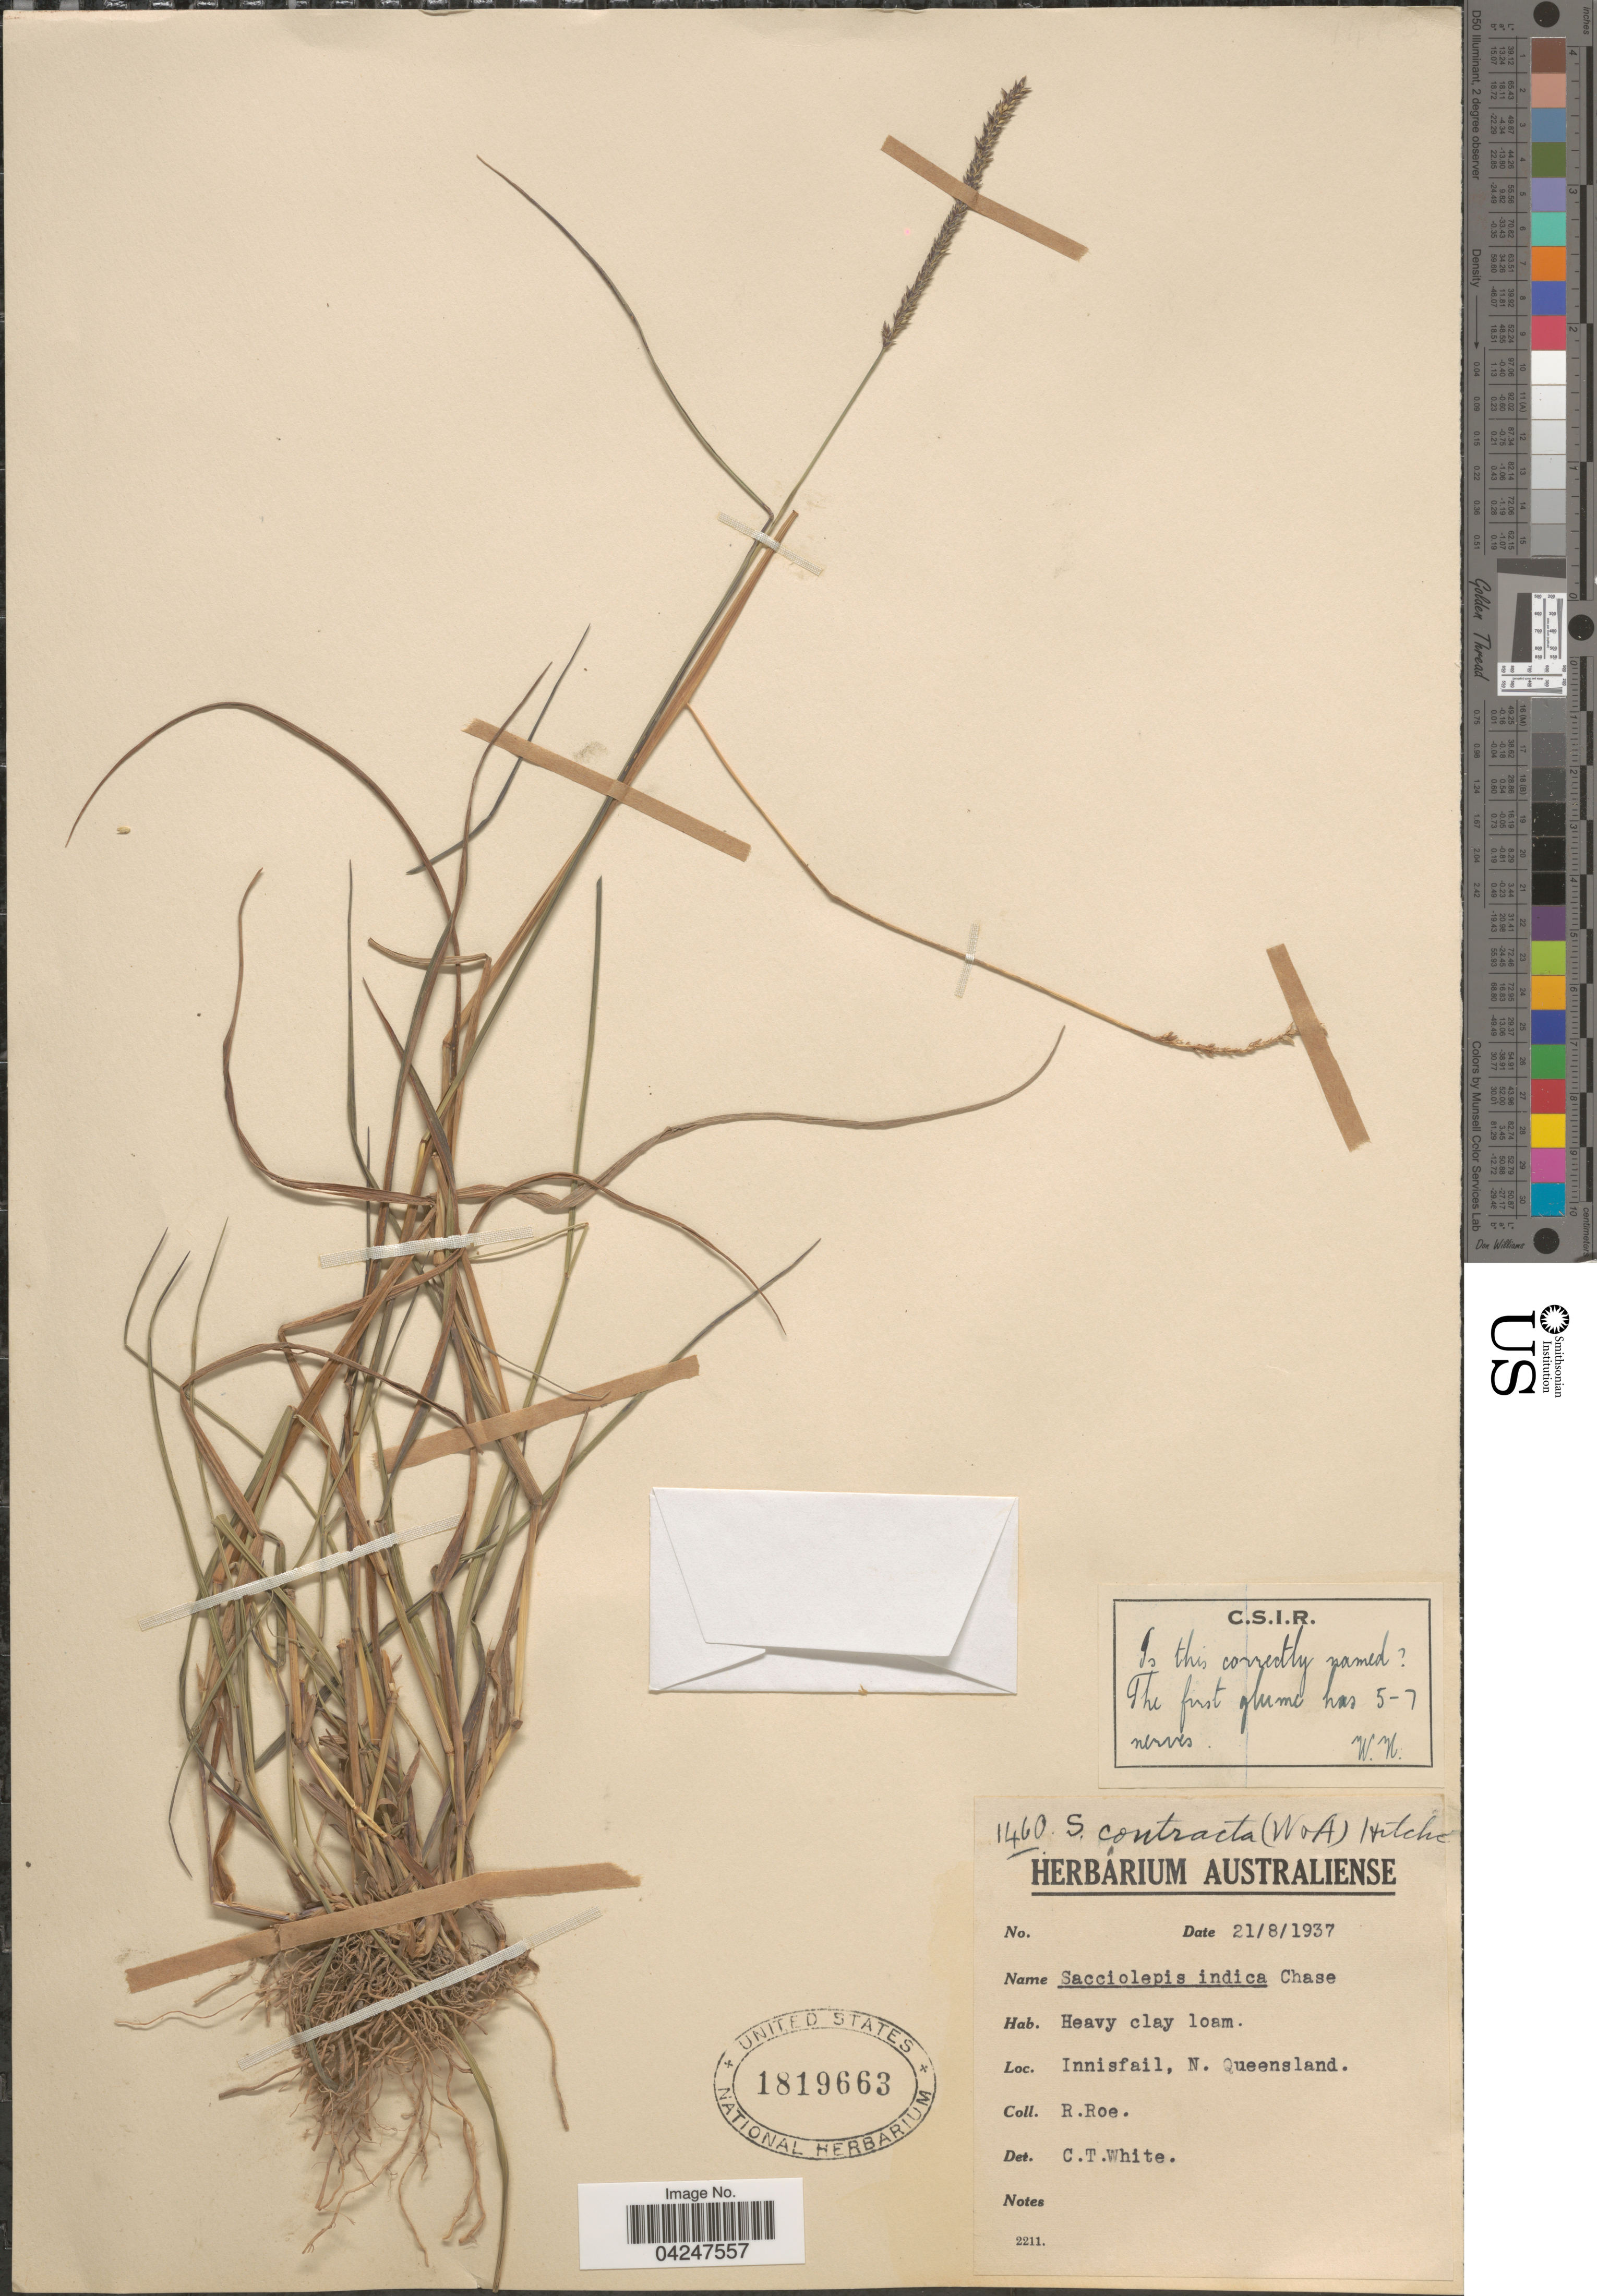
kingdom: Plantae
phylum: Tracheophyta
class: Liliopsida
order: Poales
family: Poaceae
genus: Sacciolepis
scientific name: Sacciolepis indica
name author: (L.) Chase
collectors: R. Roe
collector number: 1460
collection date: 1937-08-21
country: Australia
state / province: Queensland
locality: Innisfail, N. Queensland.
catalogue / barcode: US 1819663